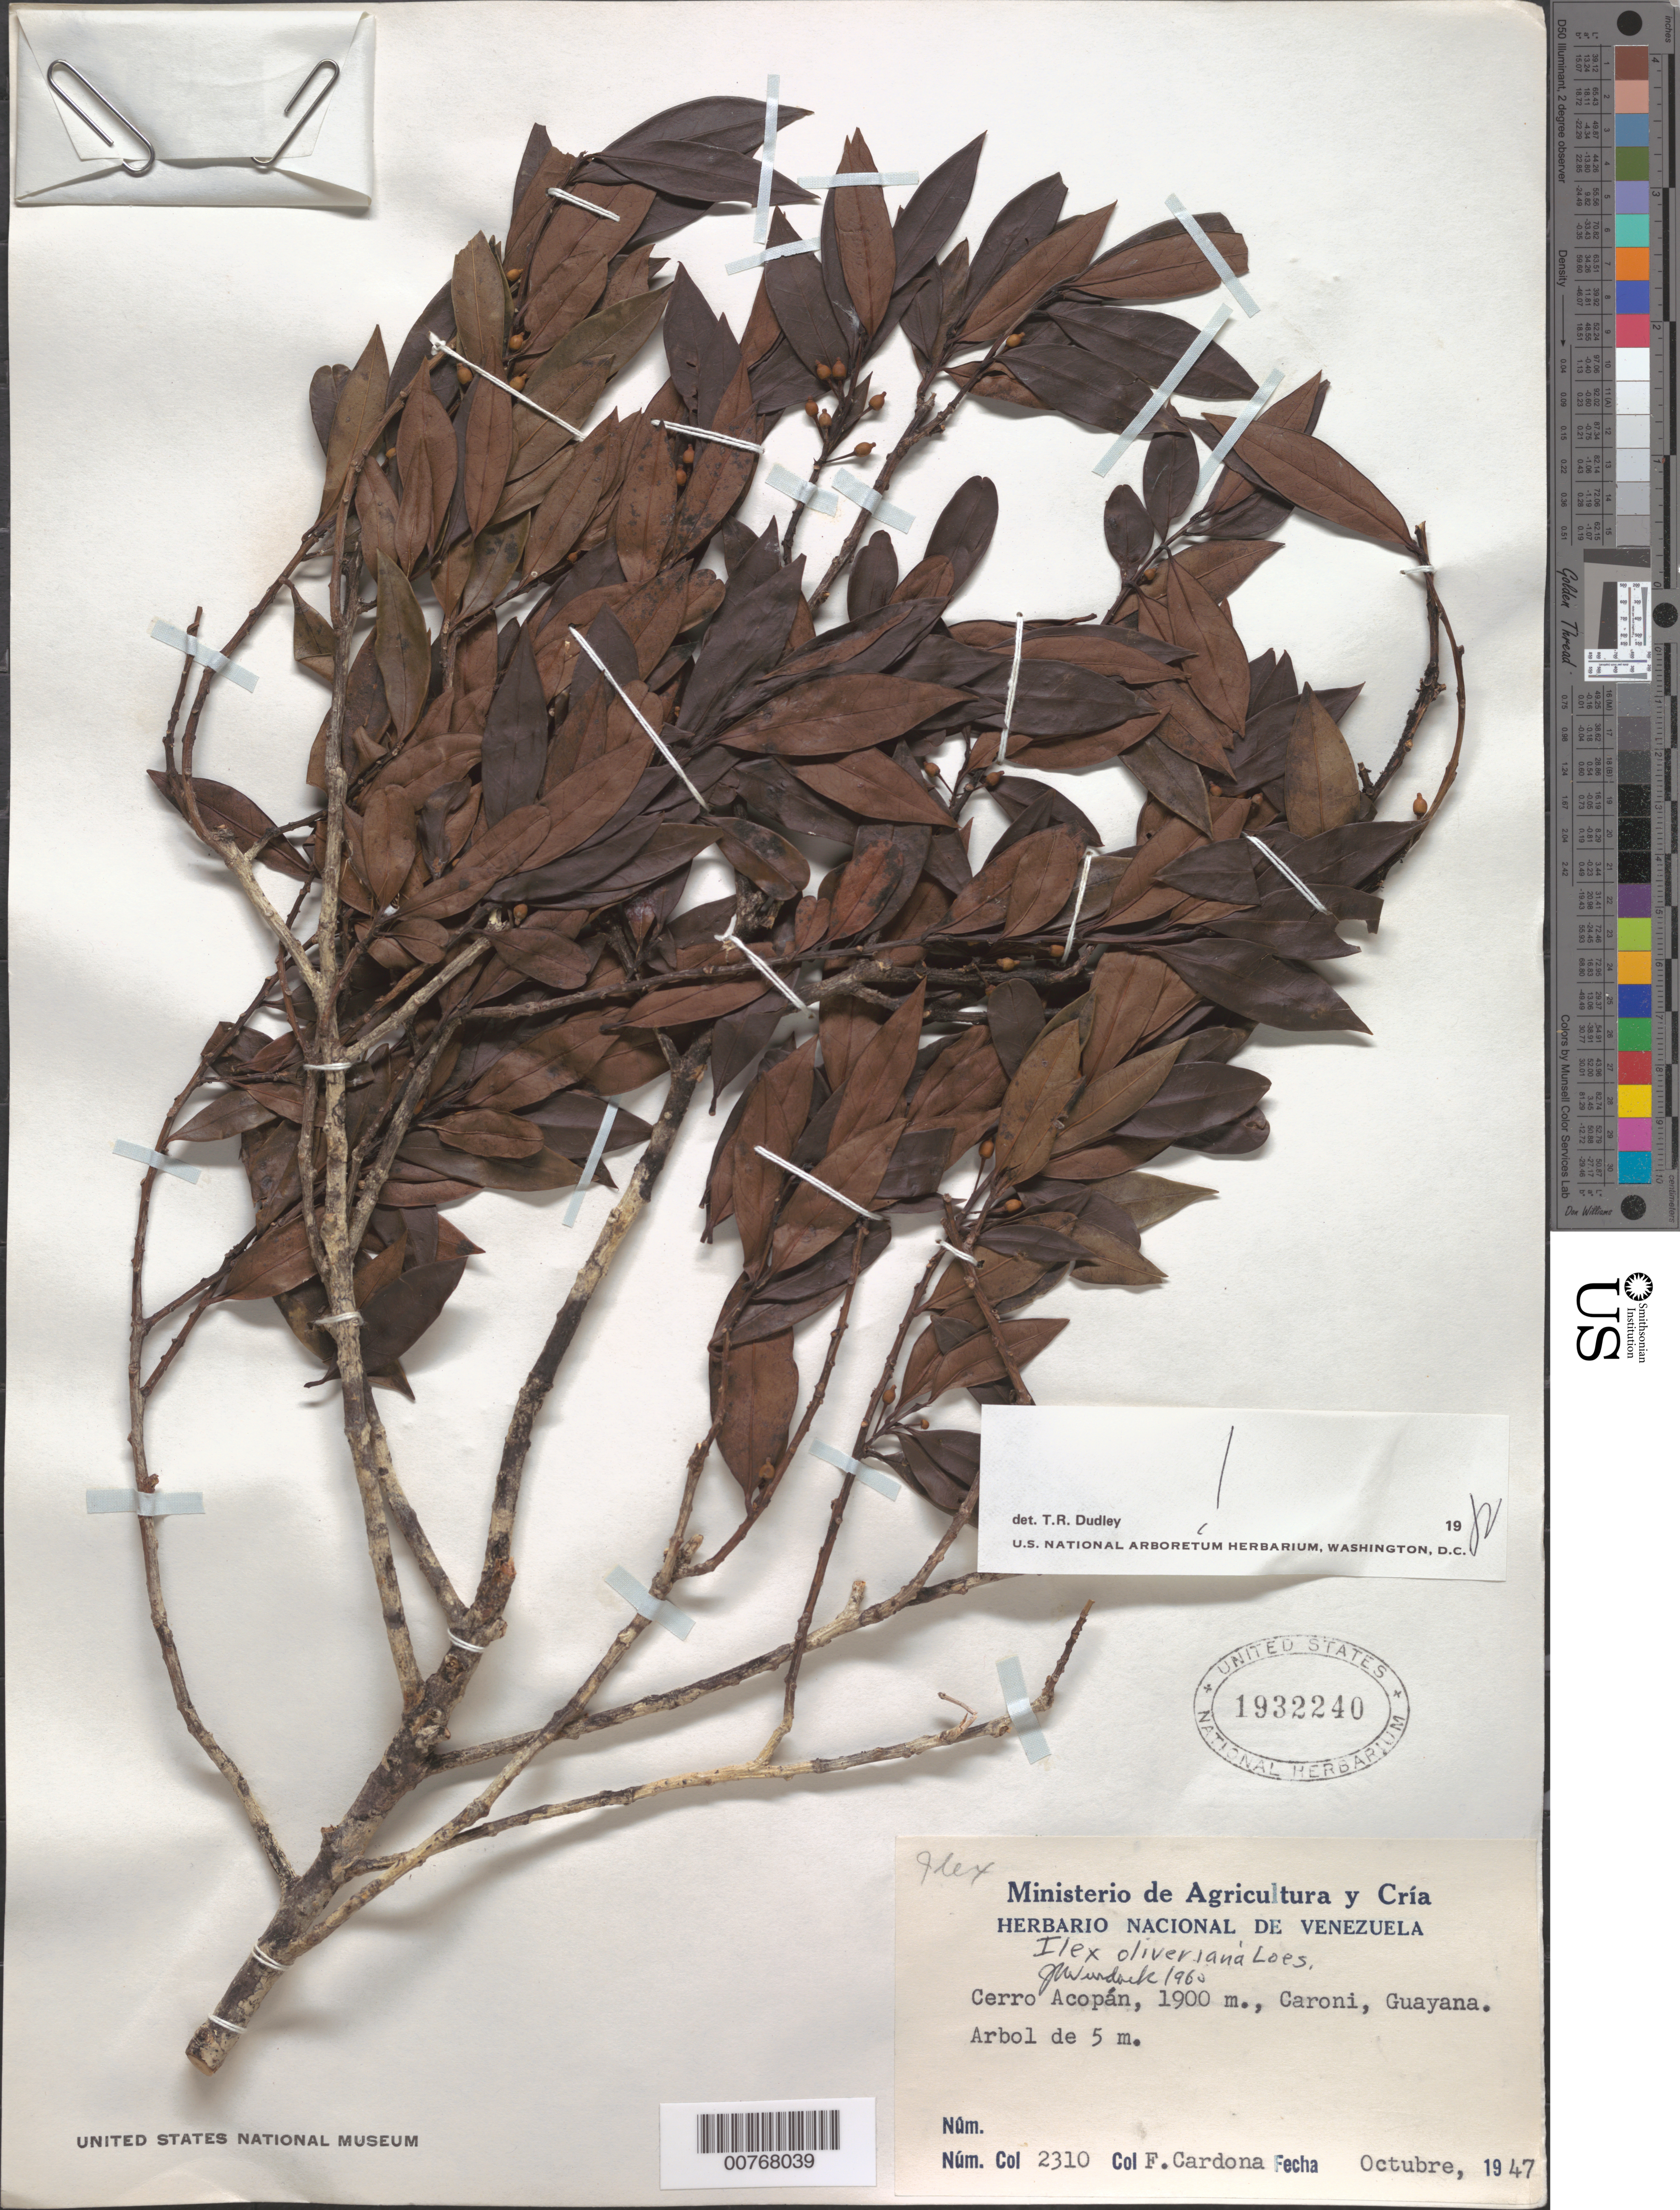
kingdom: Plantae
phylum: Tracheophyta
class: Magnoliopsida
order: Aquifoliales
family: Aquifoliaceae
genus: Ilex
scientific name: Ilex obcordata var. vaccinioides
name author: (Loes.) P. A. González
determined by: Dudley, T. R.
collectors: F. Cardona Puig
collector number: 2310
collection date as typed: Oct-47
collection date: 1947-10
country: Venezuela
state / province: Bolívar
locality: Cerro Acopán, Río Caroní, Guayana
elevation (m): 1900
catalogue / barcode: US 1932240